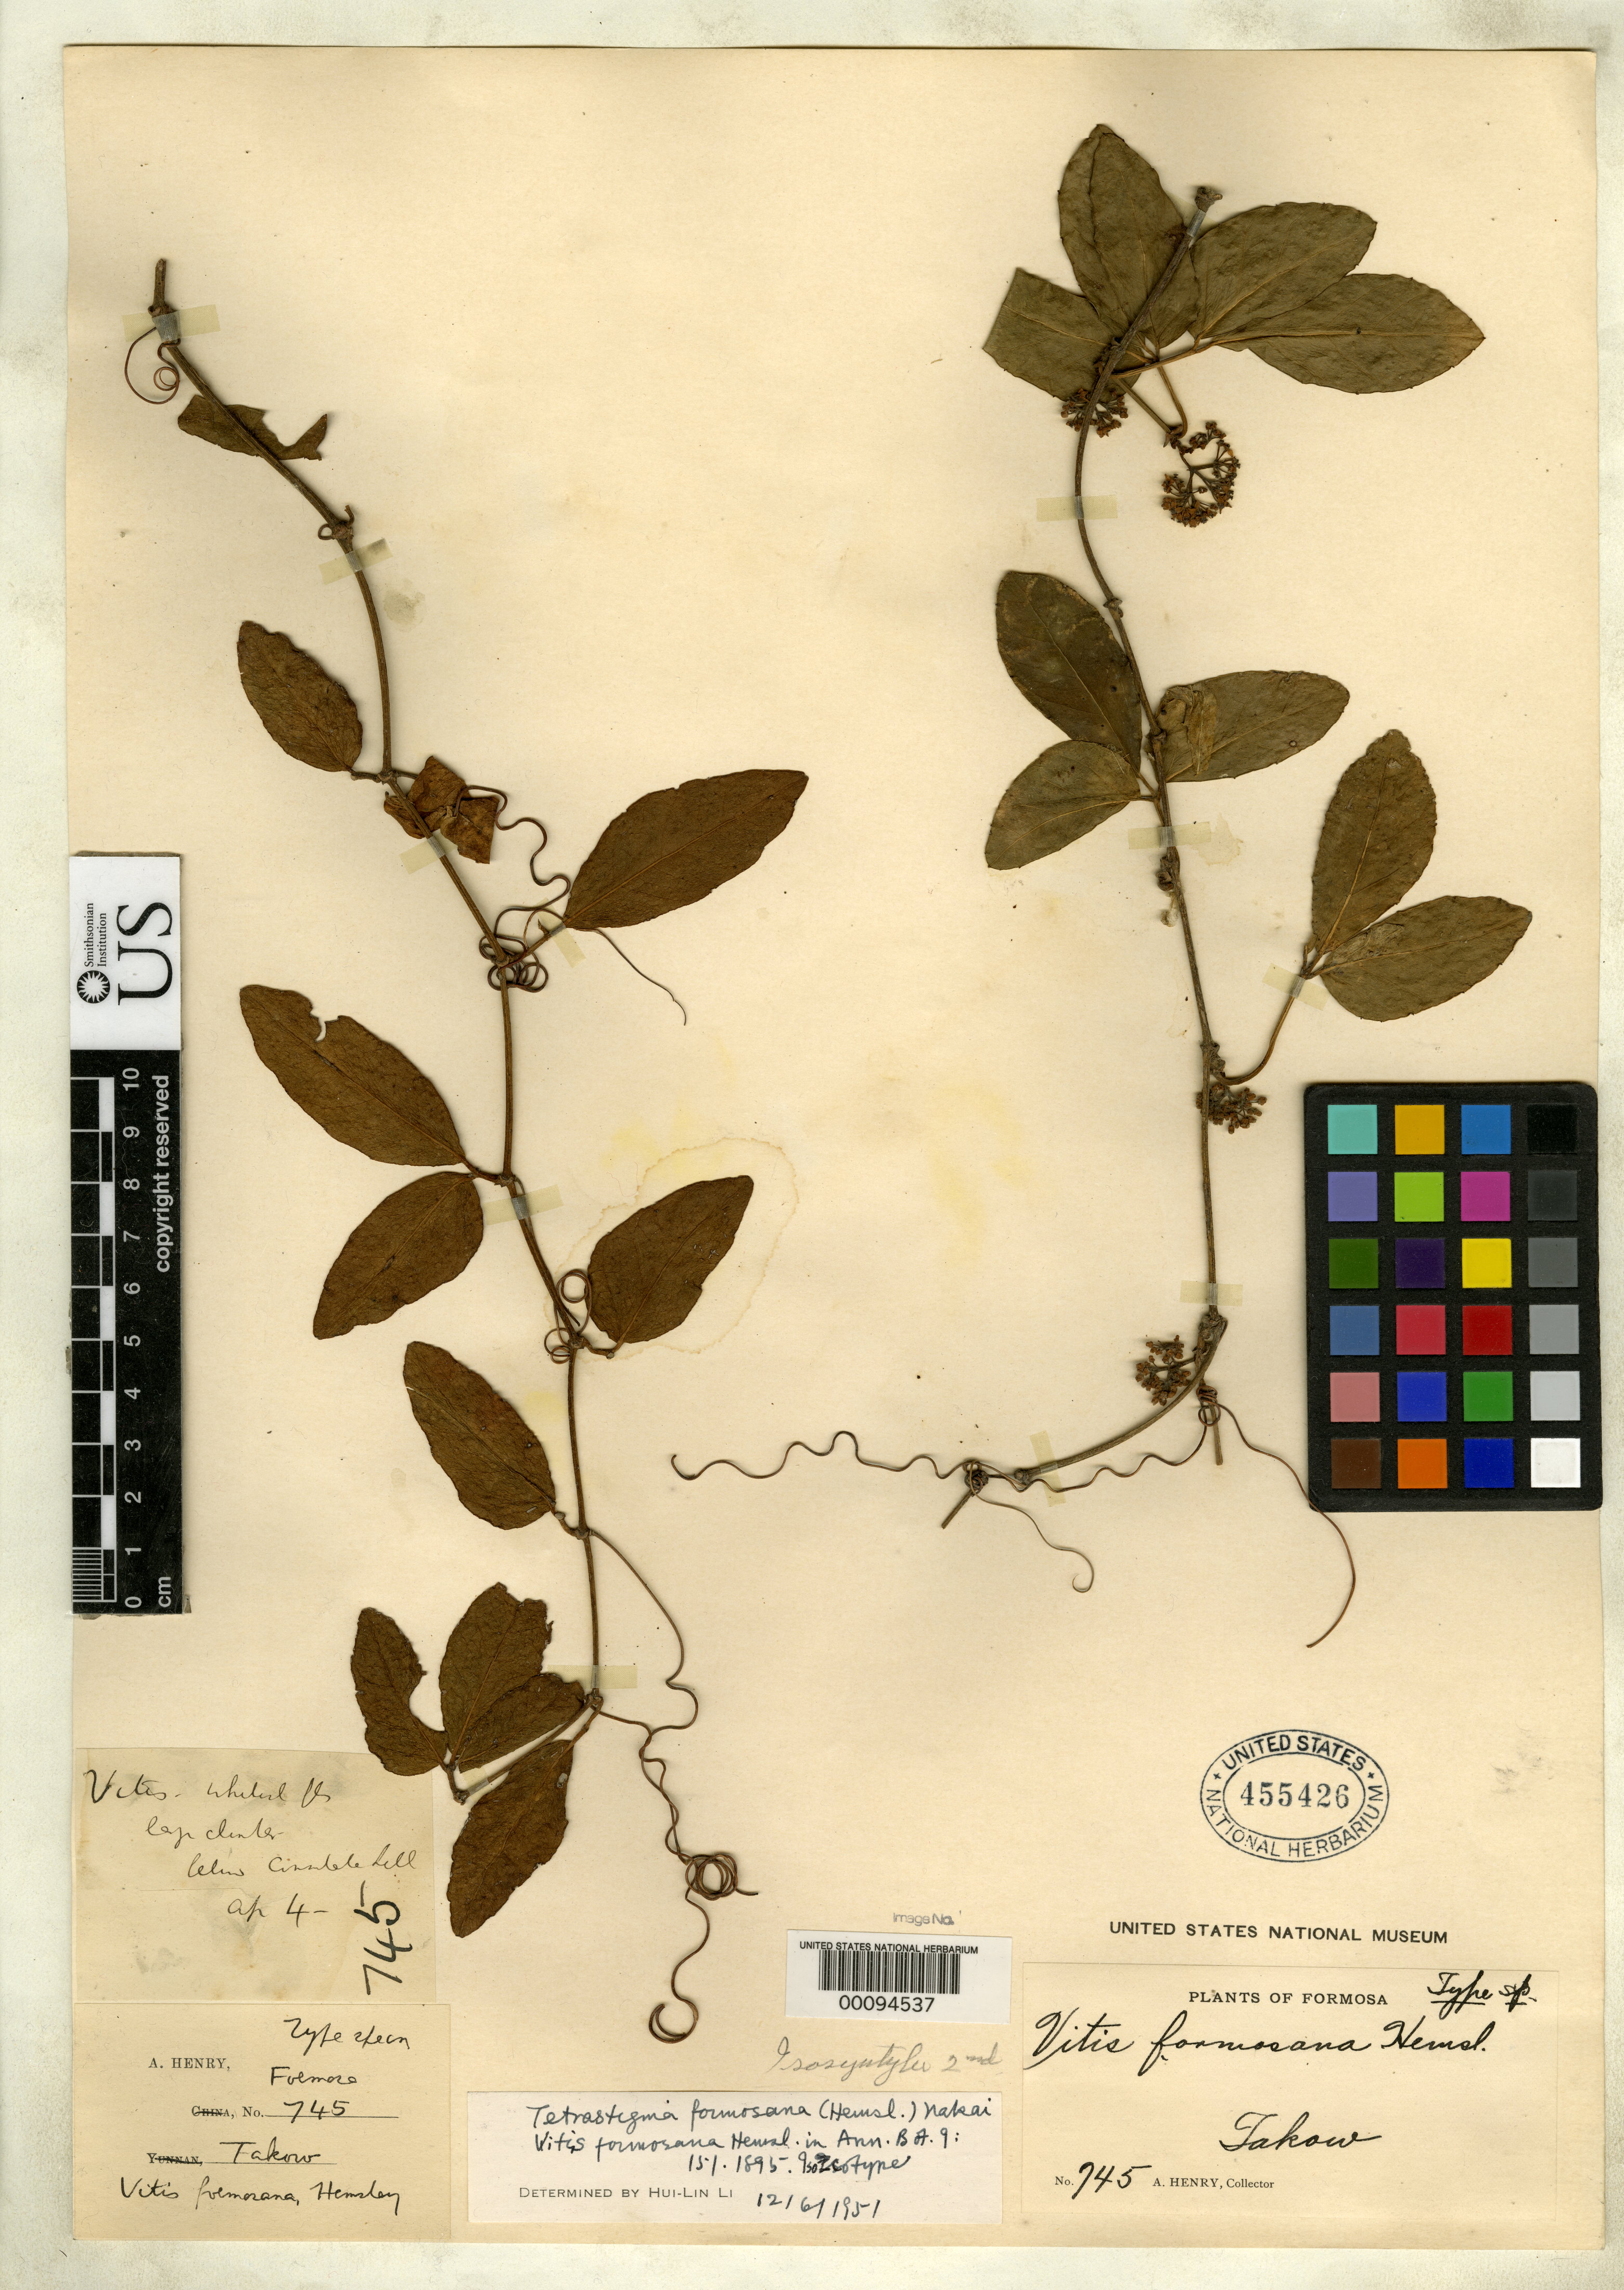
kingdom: Plantae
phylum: Tracheophyta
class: Magnoliopsida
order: Rosales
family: Rhamnaceae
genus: Alvimiantha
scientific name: Alvimiantha tricamerata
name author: Grey-Wilson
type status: Isotype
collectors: R. M. Harley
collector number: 16890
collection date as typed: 07 Mar 1974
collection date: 1974-03-07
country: Brazil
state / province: Bahia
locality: Serra do Curral Feio.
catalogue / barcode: US 2949946